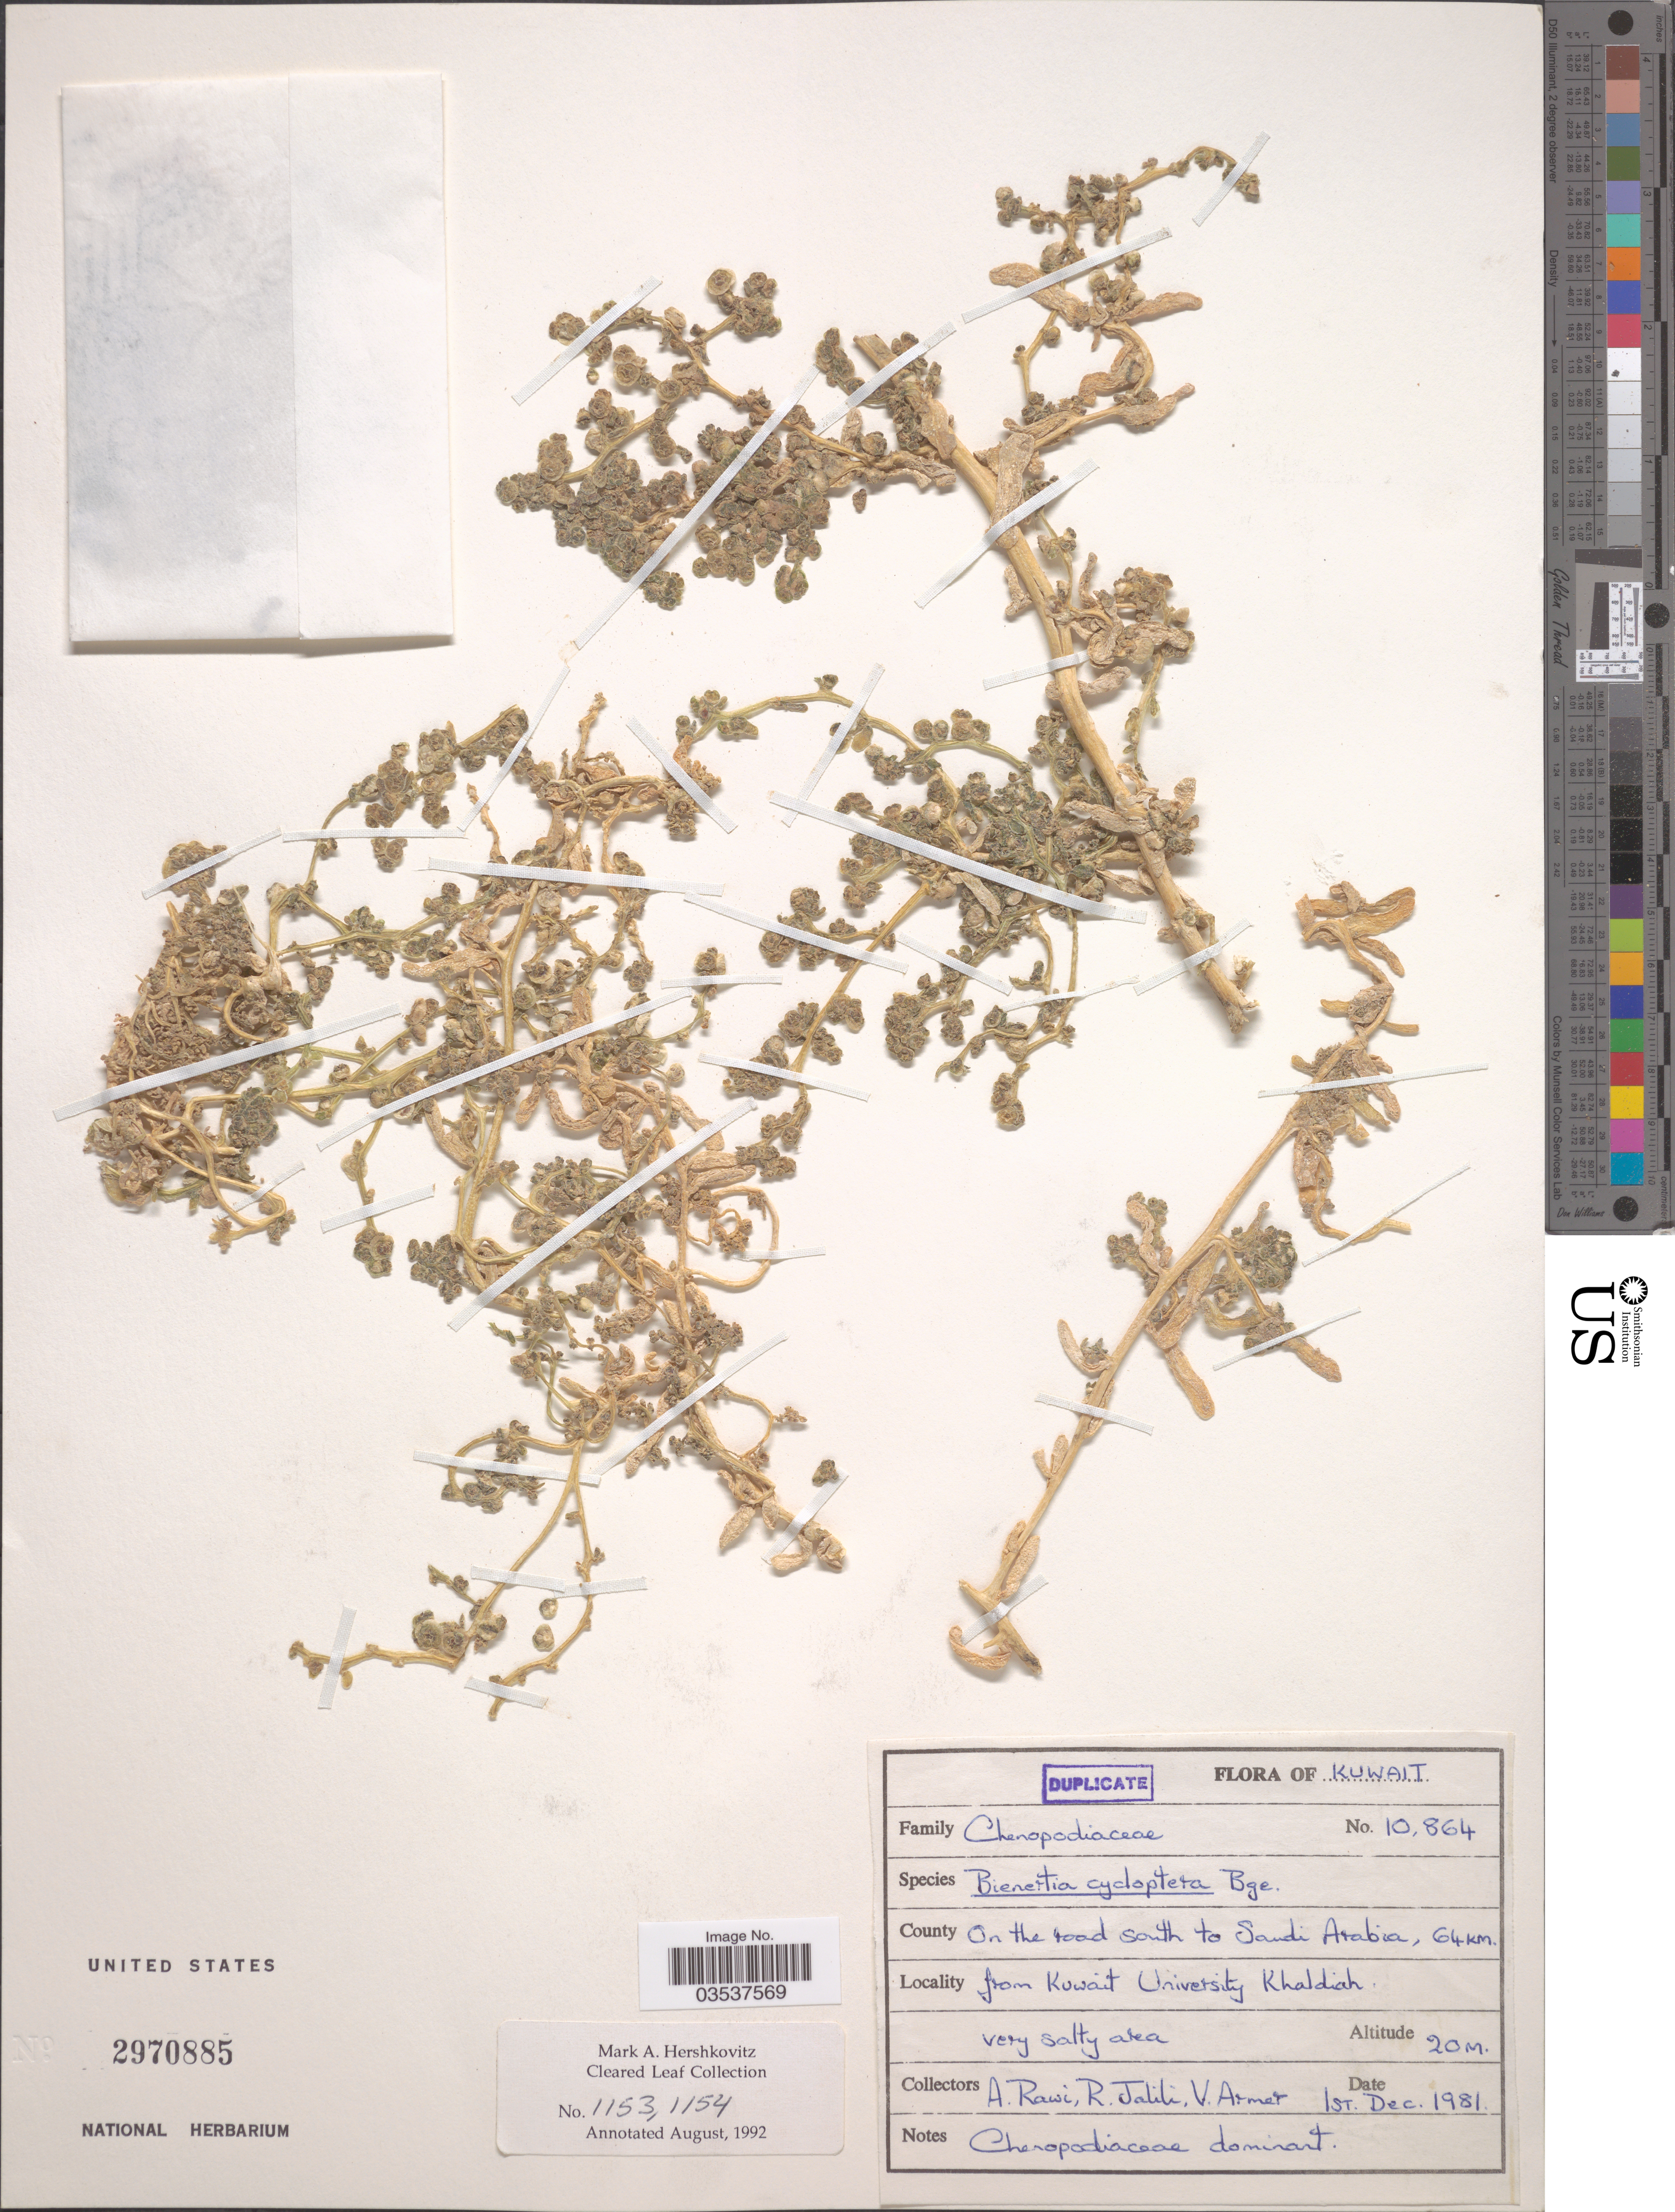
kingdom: Plantae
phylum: Tracheophyta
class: Magnoliopsida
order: Caryophyllales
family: Amaranthaceae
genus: Bienertia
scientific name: Bienertia cycloptera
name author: Bunge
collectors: A. Rawi, R. Jalili & V. Armet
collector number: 10864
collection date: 1981-12-01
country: Kuwait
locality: County On the road south to Saudi Arabia, 64 km. from Kuwait University Khaldiah.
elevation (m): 20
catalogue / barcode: US 2970885